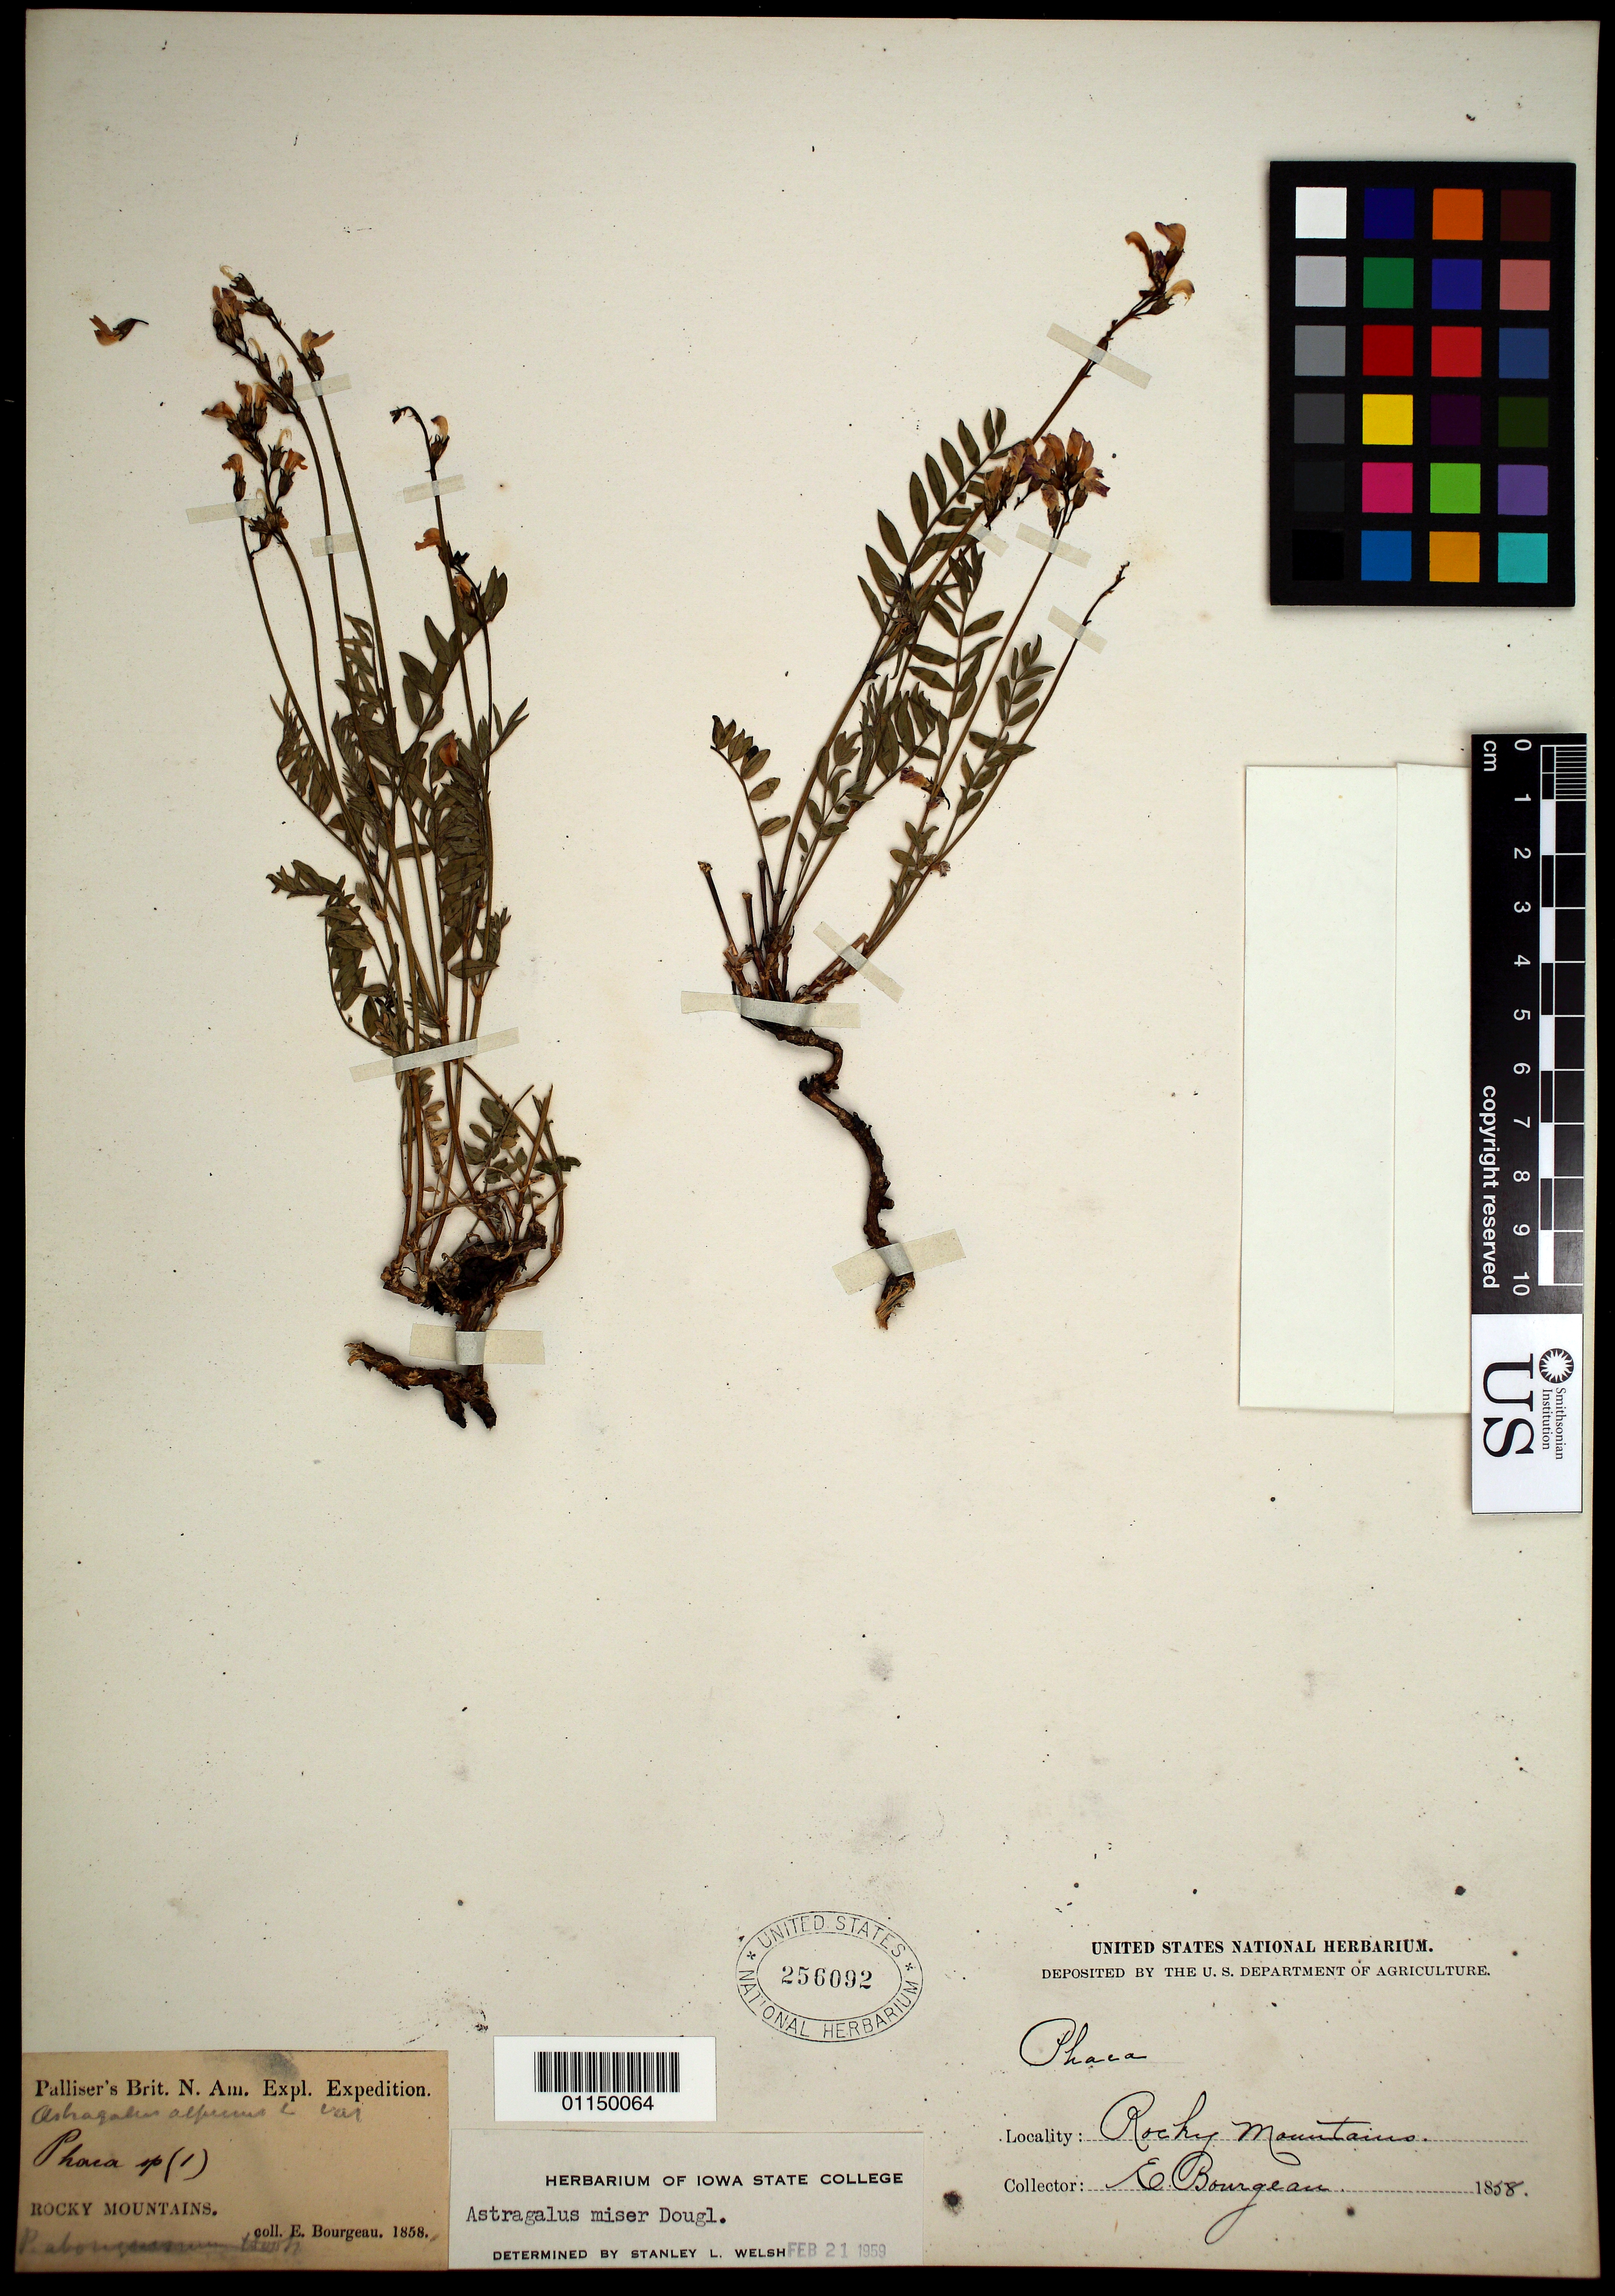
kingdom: Plantae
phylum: Tracheophyta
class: Magnoliopsida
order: Fabales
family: Fabaceae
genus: Astragalus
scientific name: Astragalus miser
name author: Douglas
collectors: E. Bourgeau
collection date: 1858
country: Canada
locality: Rocky Mountains.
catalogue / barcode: US 256092